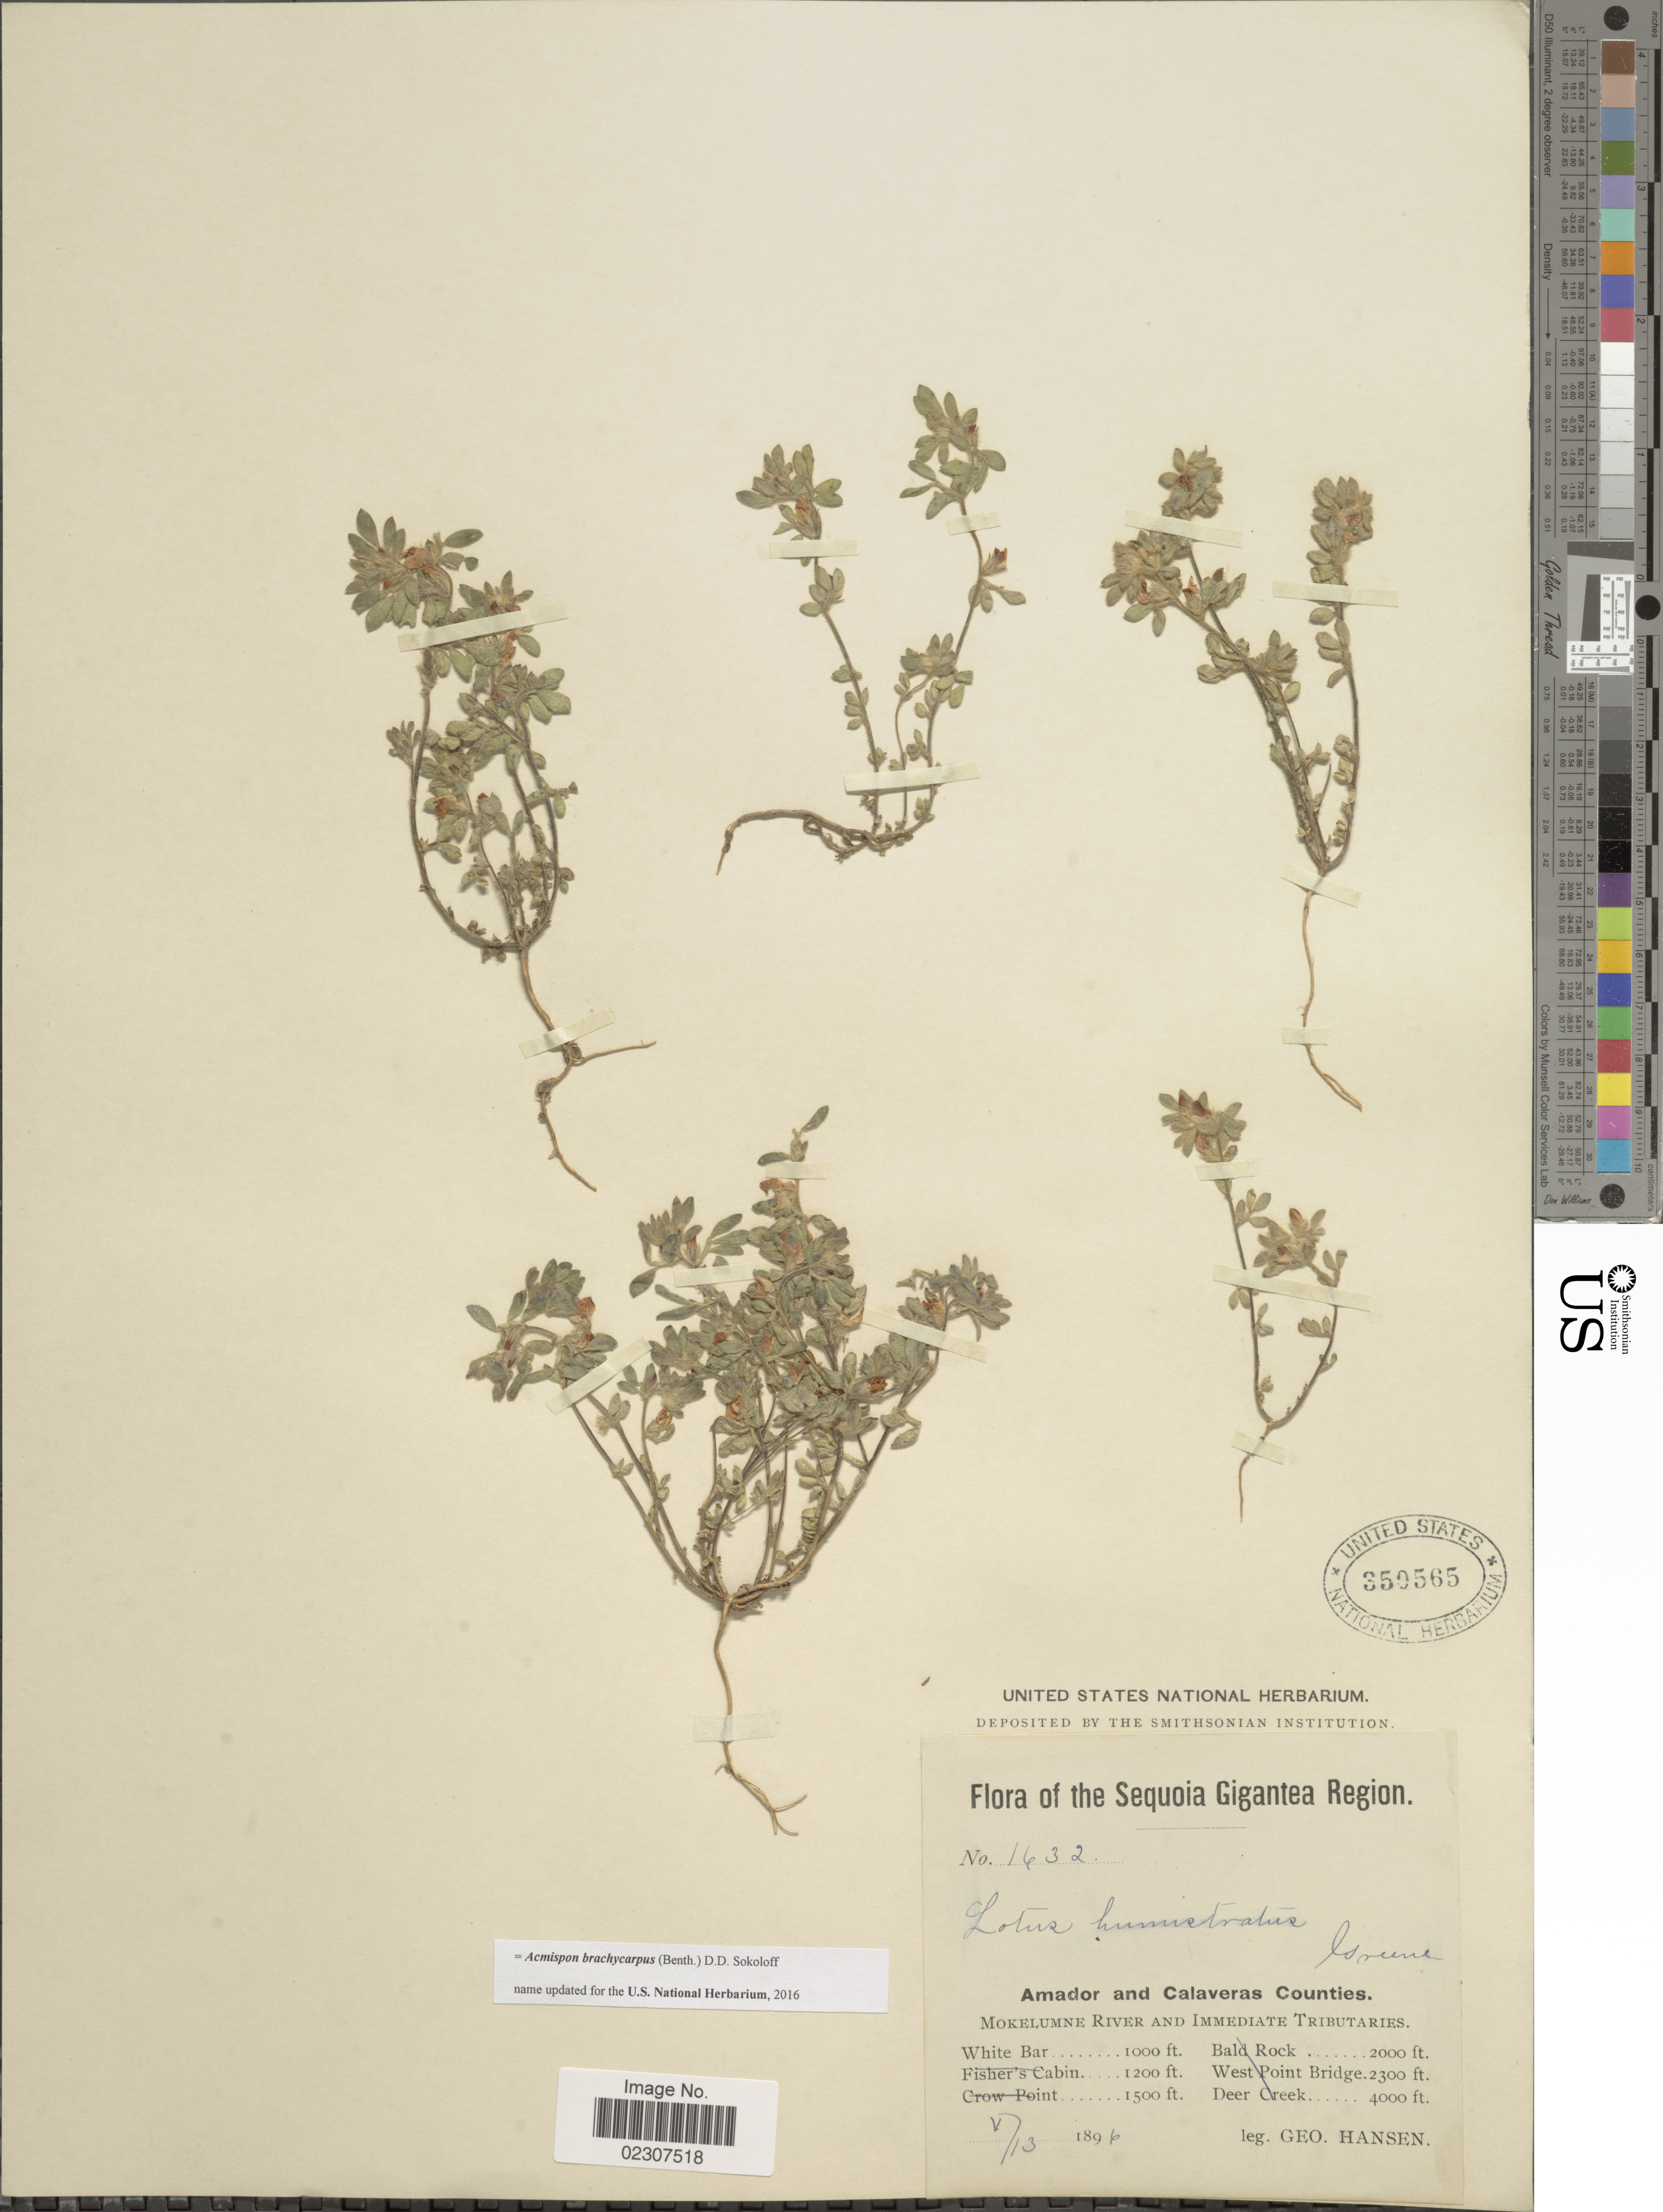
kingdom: Plantae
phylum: Tracheophyta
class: Magnoliopsida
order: Fabales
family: Fabaceae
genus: Acmispon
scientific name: Acmispon brachycarpus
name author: (Benth.) D.D. Sokoloff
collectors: G. Hansen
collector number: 1432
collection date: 1896-05-13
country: United States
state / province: California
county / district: Calaveras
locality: The Sequoia Gigantea Region, Amador and Calaveras Counties, Mokelumne River and Immediate Tributaries, White Bar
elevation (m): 305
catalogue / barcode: US 350565